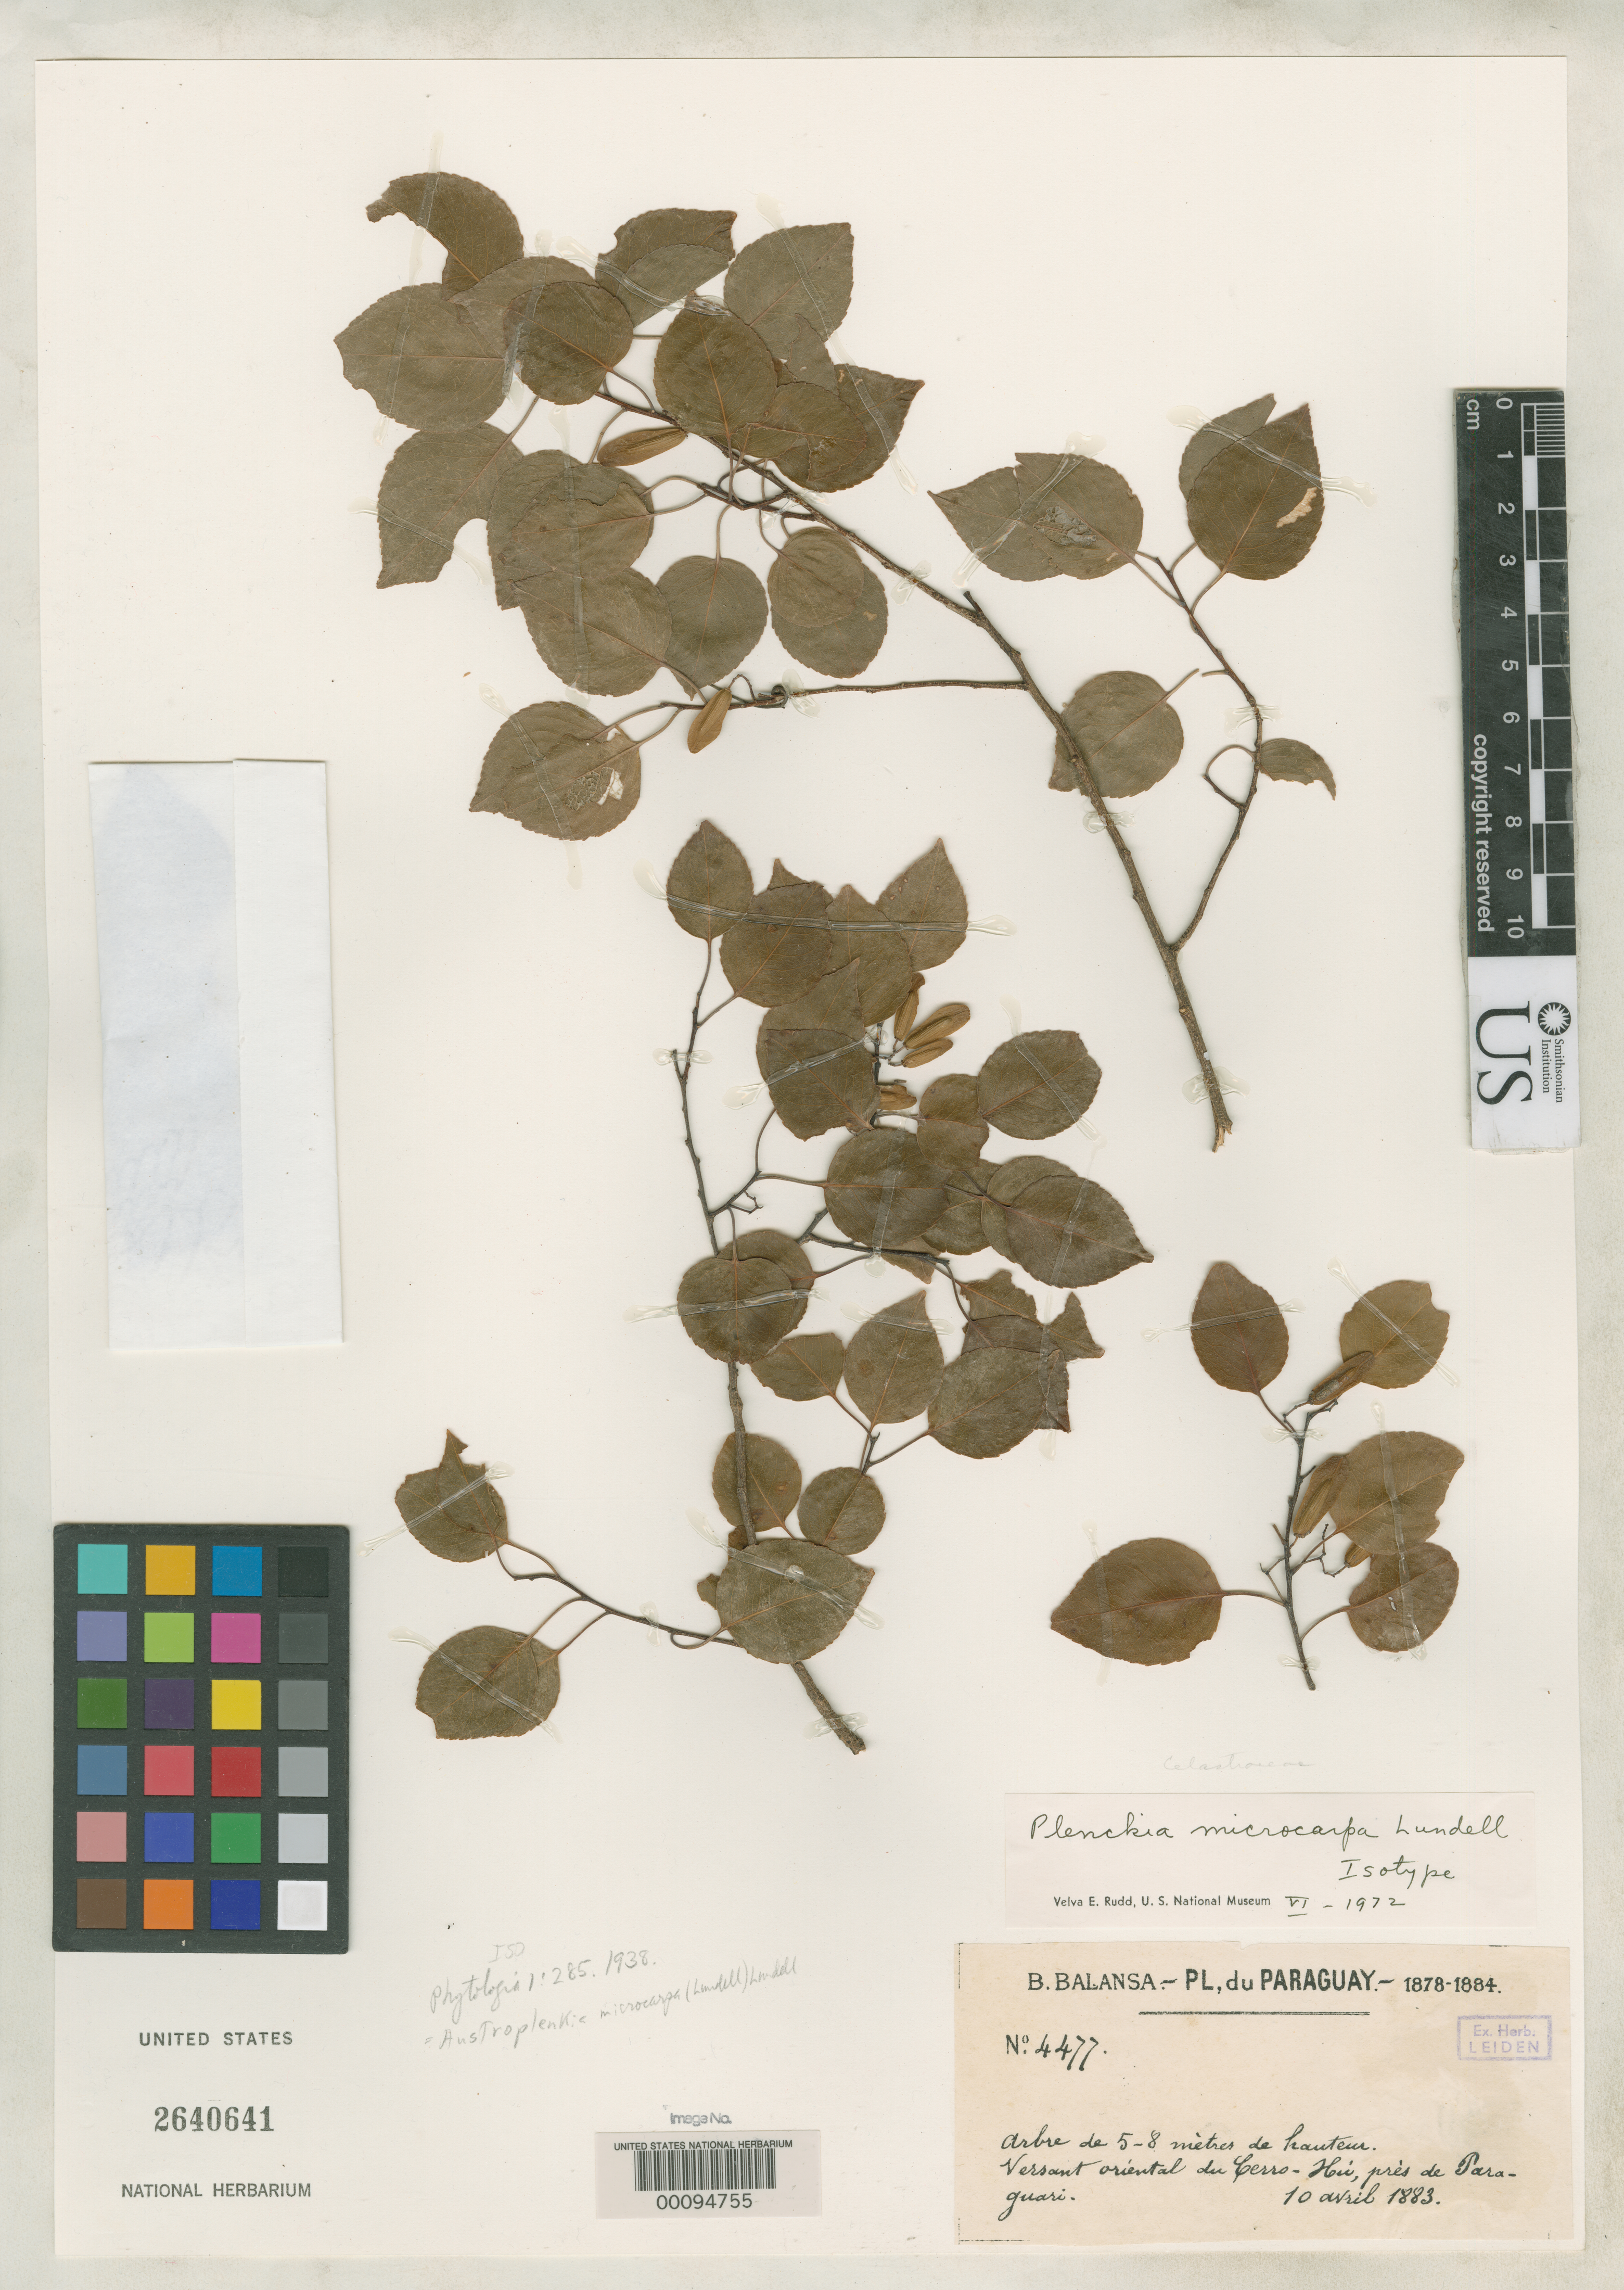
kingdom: Plantae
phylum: Tracheophyta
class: Magnoliopsida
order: Celastrales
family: Celastraceae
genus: Plenckia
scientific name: Plenckia microcarpa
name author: Lundell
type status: Isotype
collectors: B. Balansa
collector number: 4477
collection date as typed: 10 Apr 1883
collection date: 1883-04-10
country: Paraguay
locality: Cerro Hua, near the Paraguari.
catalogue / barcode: US 2640641